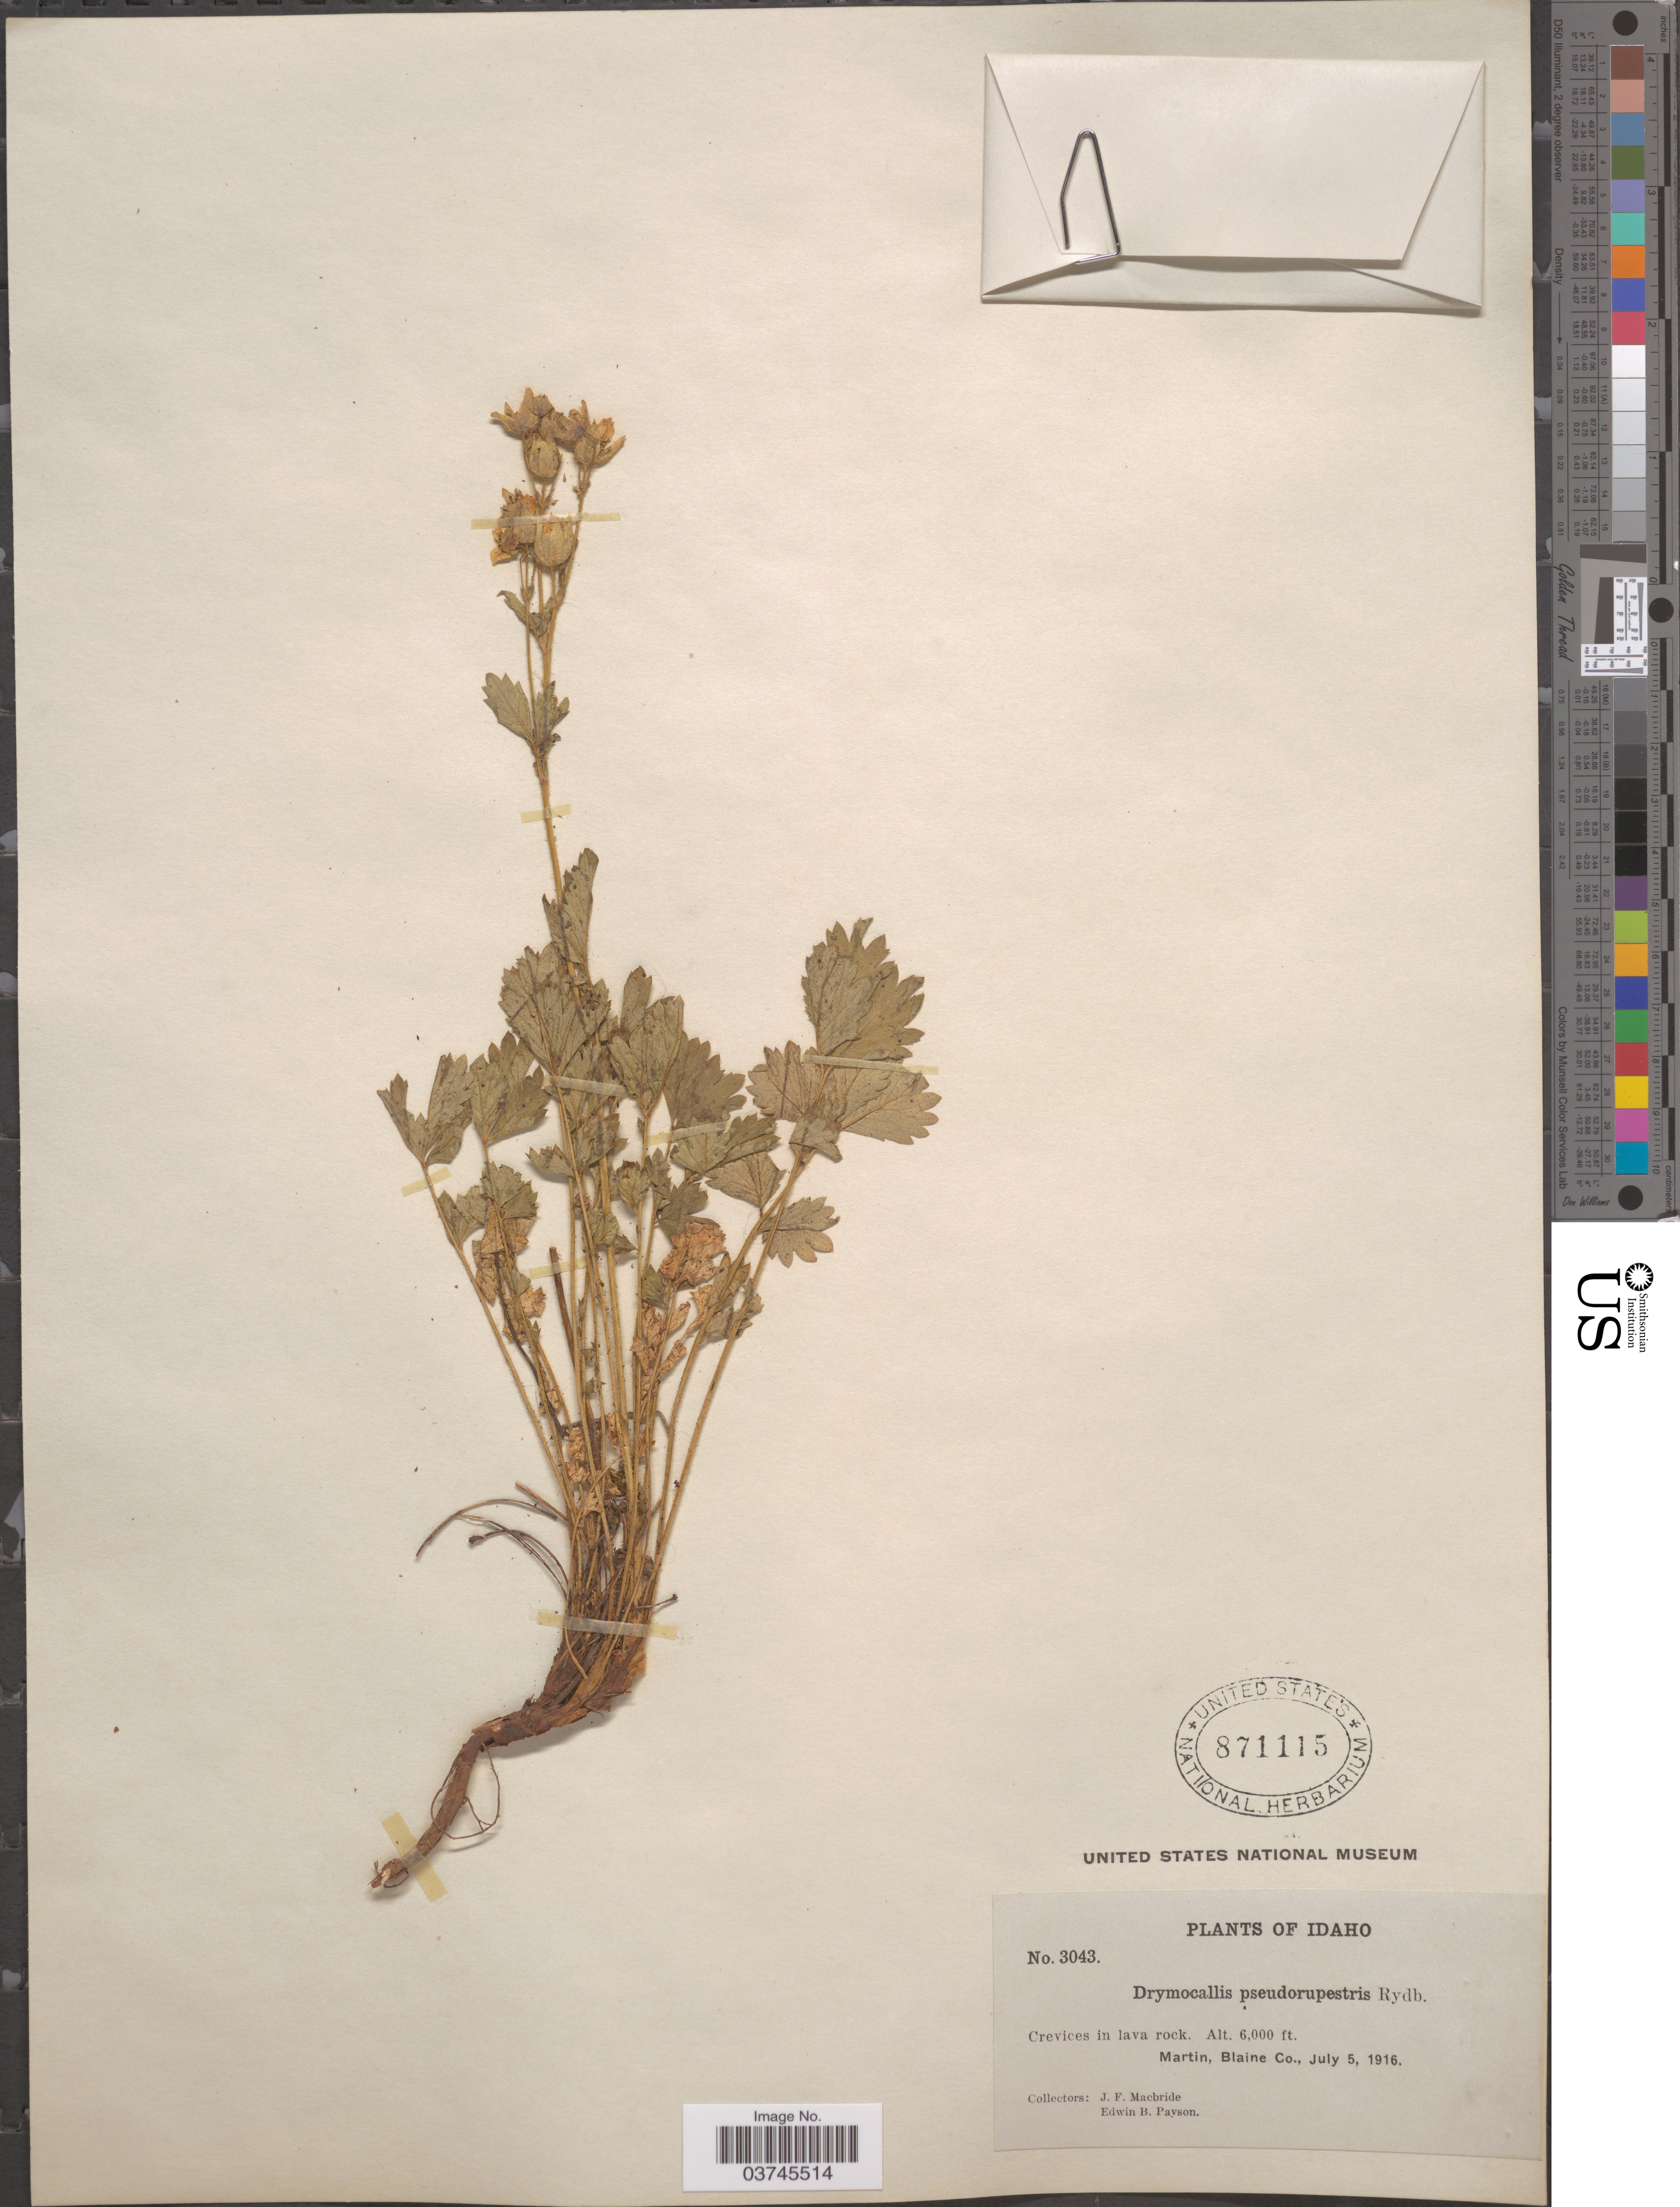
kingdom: Plantae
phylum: Tracheophyta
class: Magnoliopsida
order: Rosales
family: Rosaceae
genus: Drymocallis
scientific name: Drymocallis pseudorupestris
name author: (Rydb.) Rydb.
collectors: J. F. Macbride & E. B. Payson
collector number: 3043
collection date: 1916-07-05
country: United States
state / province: Idaho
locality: Martin, Blaine Co.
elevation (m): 1829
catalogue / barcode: US 871115